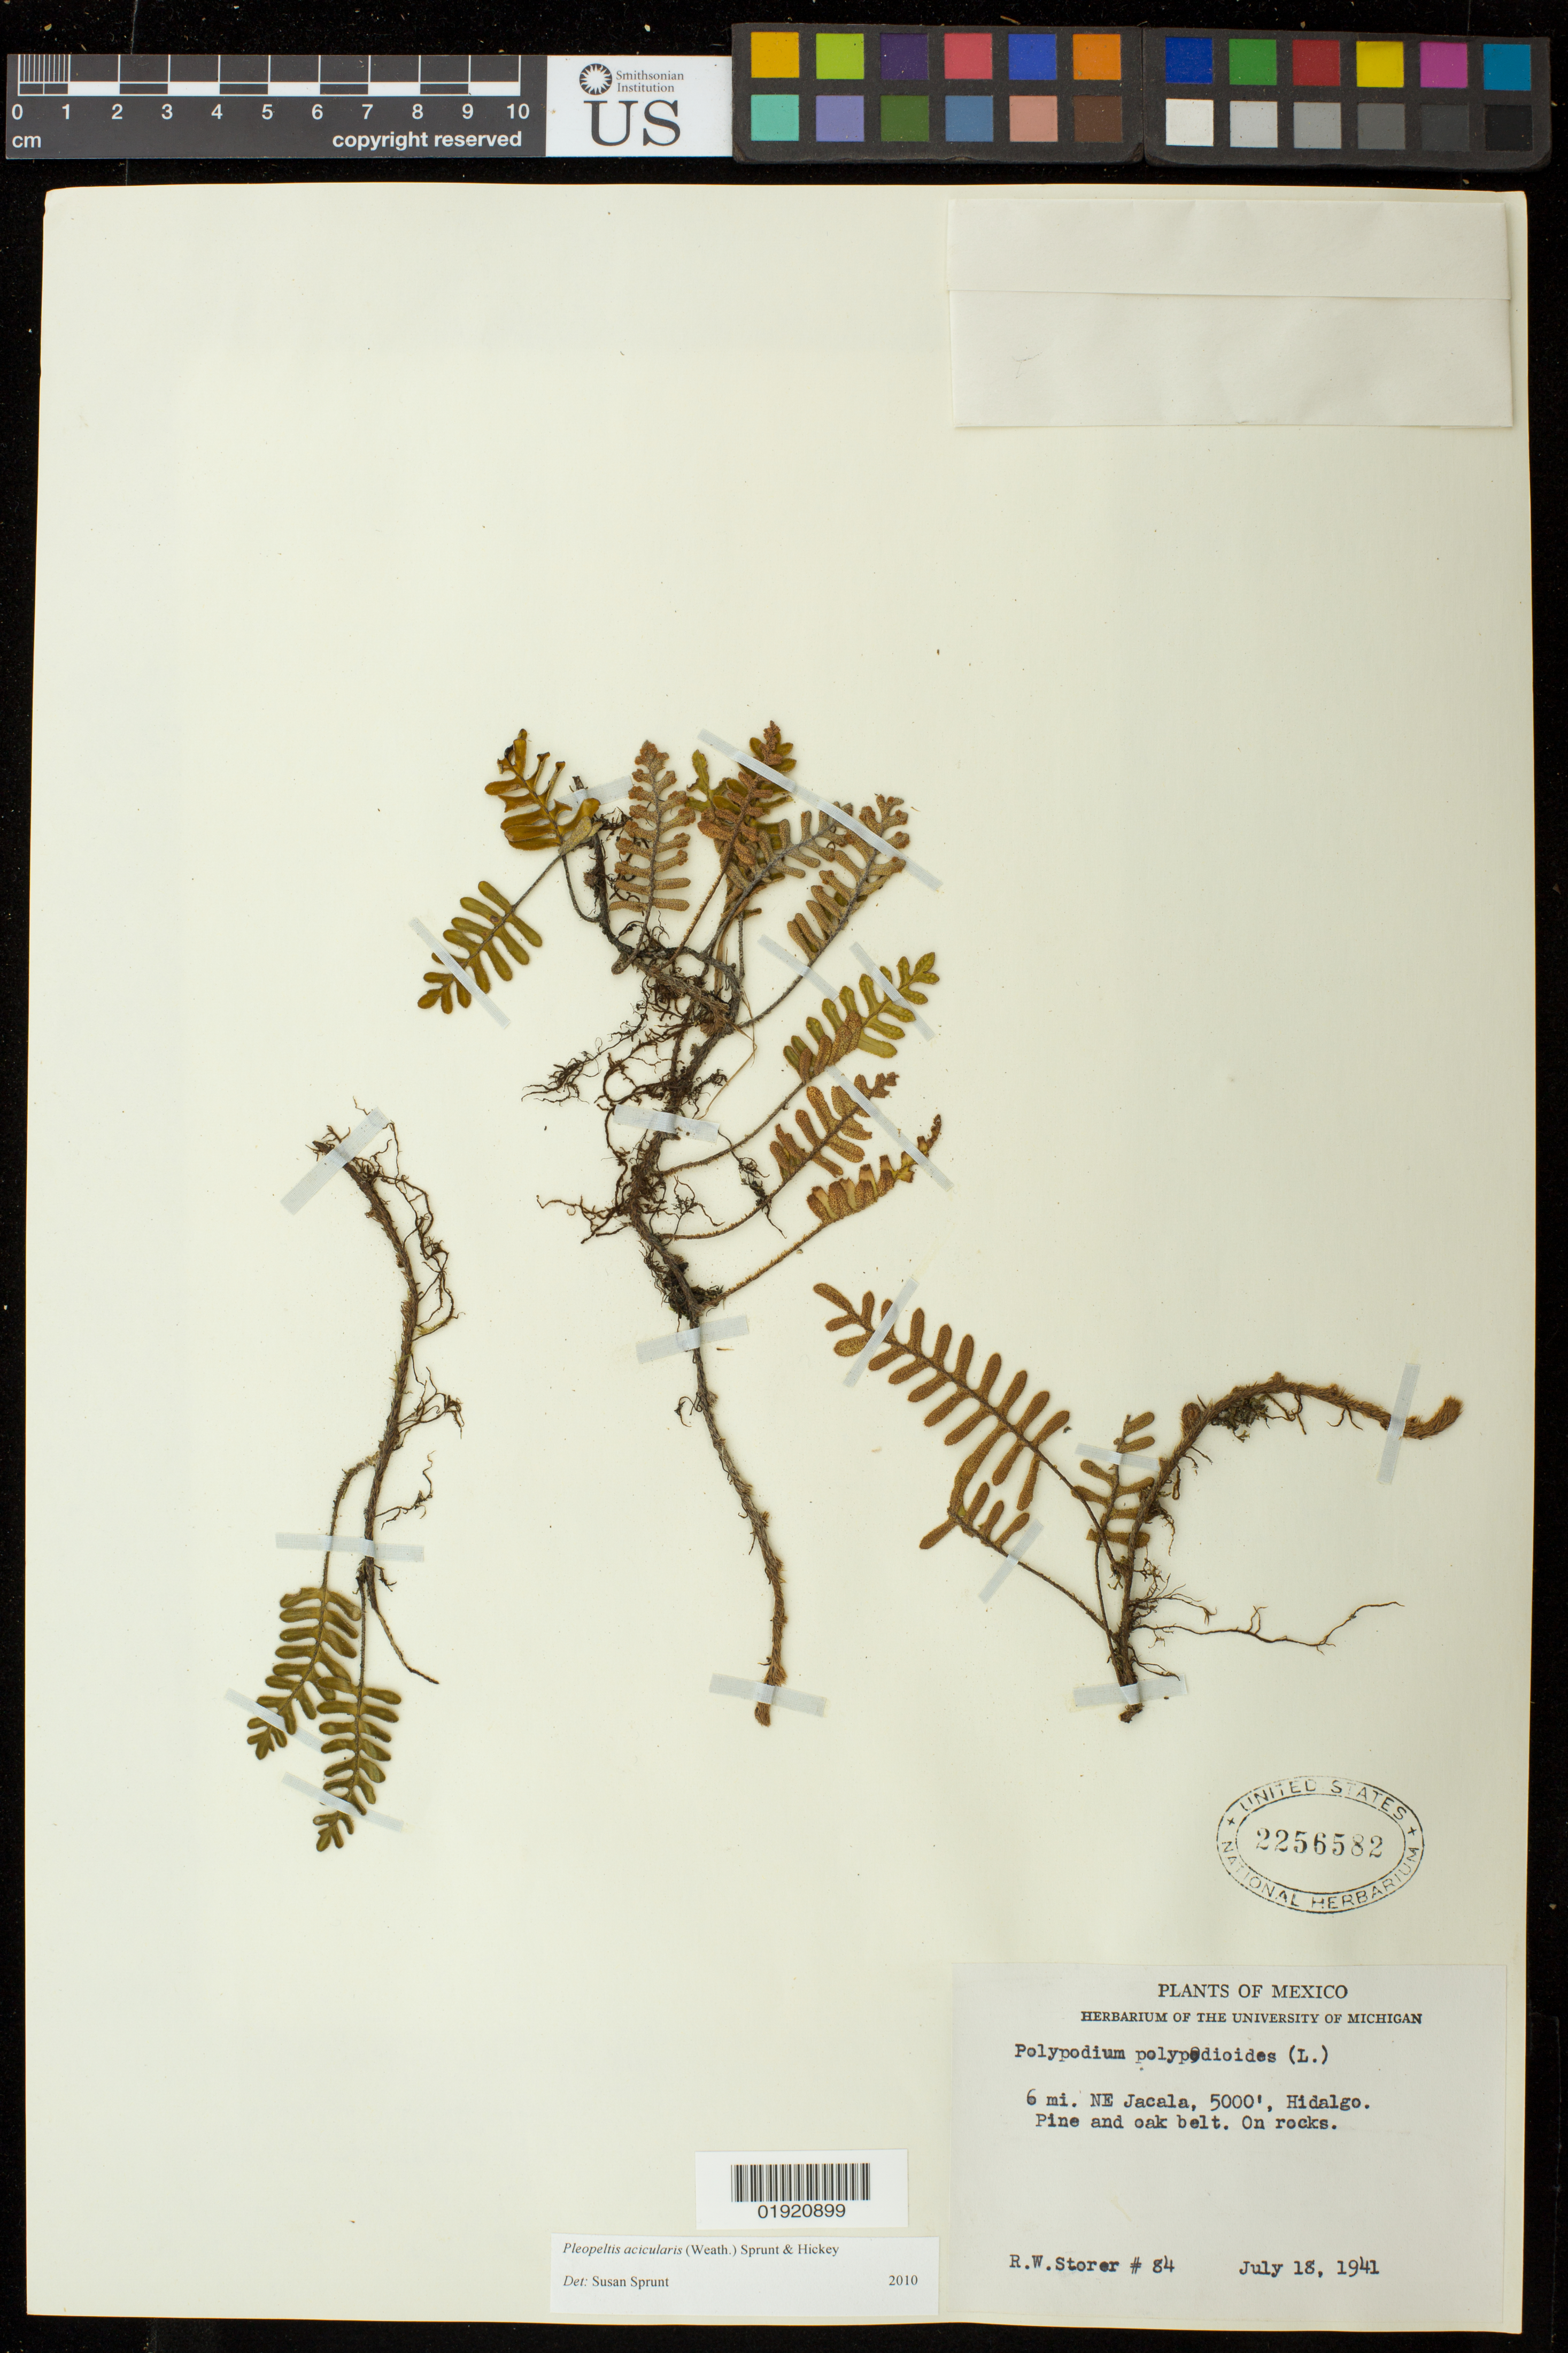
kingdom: Plantae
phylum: Tracheophyta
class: Polypodiopsida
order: Polypodiales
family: Polypodiaceae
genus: Pleopeltis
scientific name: Pleopeltis acicularis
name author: (Weath.) A.R. Sm. & Krömer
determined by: Sprunt, S. V.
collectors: R. Storer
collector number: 84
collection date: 1941-07-18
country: Mexico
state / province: Hidalgo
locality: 6 mi. NE Jacala, Hidalgo.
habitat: Pine and oak belt. On rocks.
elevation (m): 1524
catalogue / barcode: US 2256582